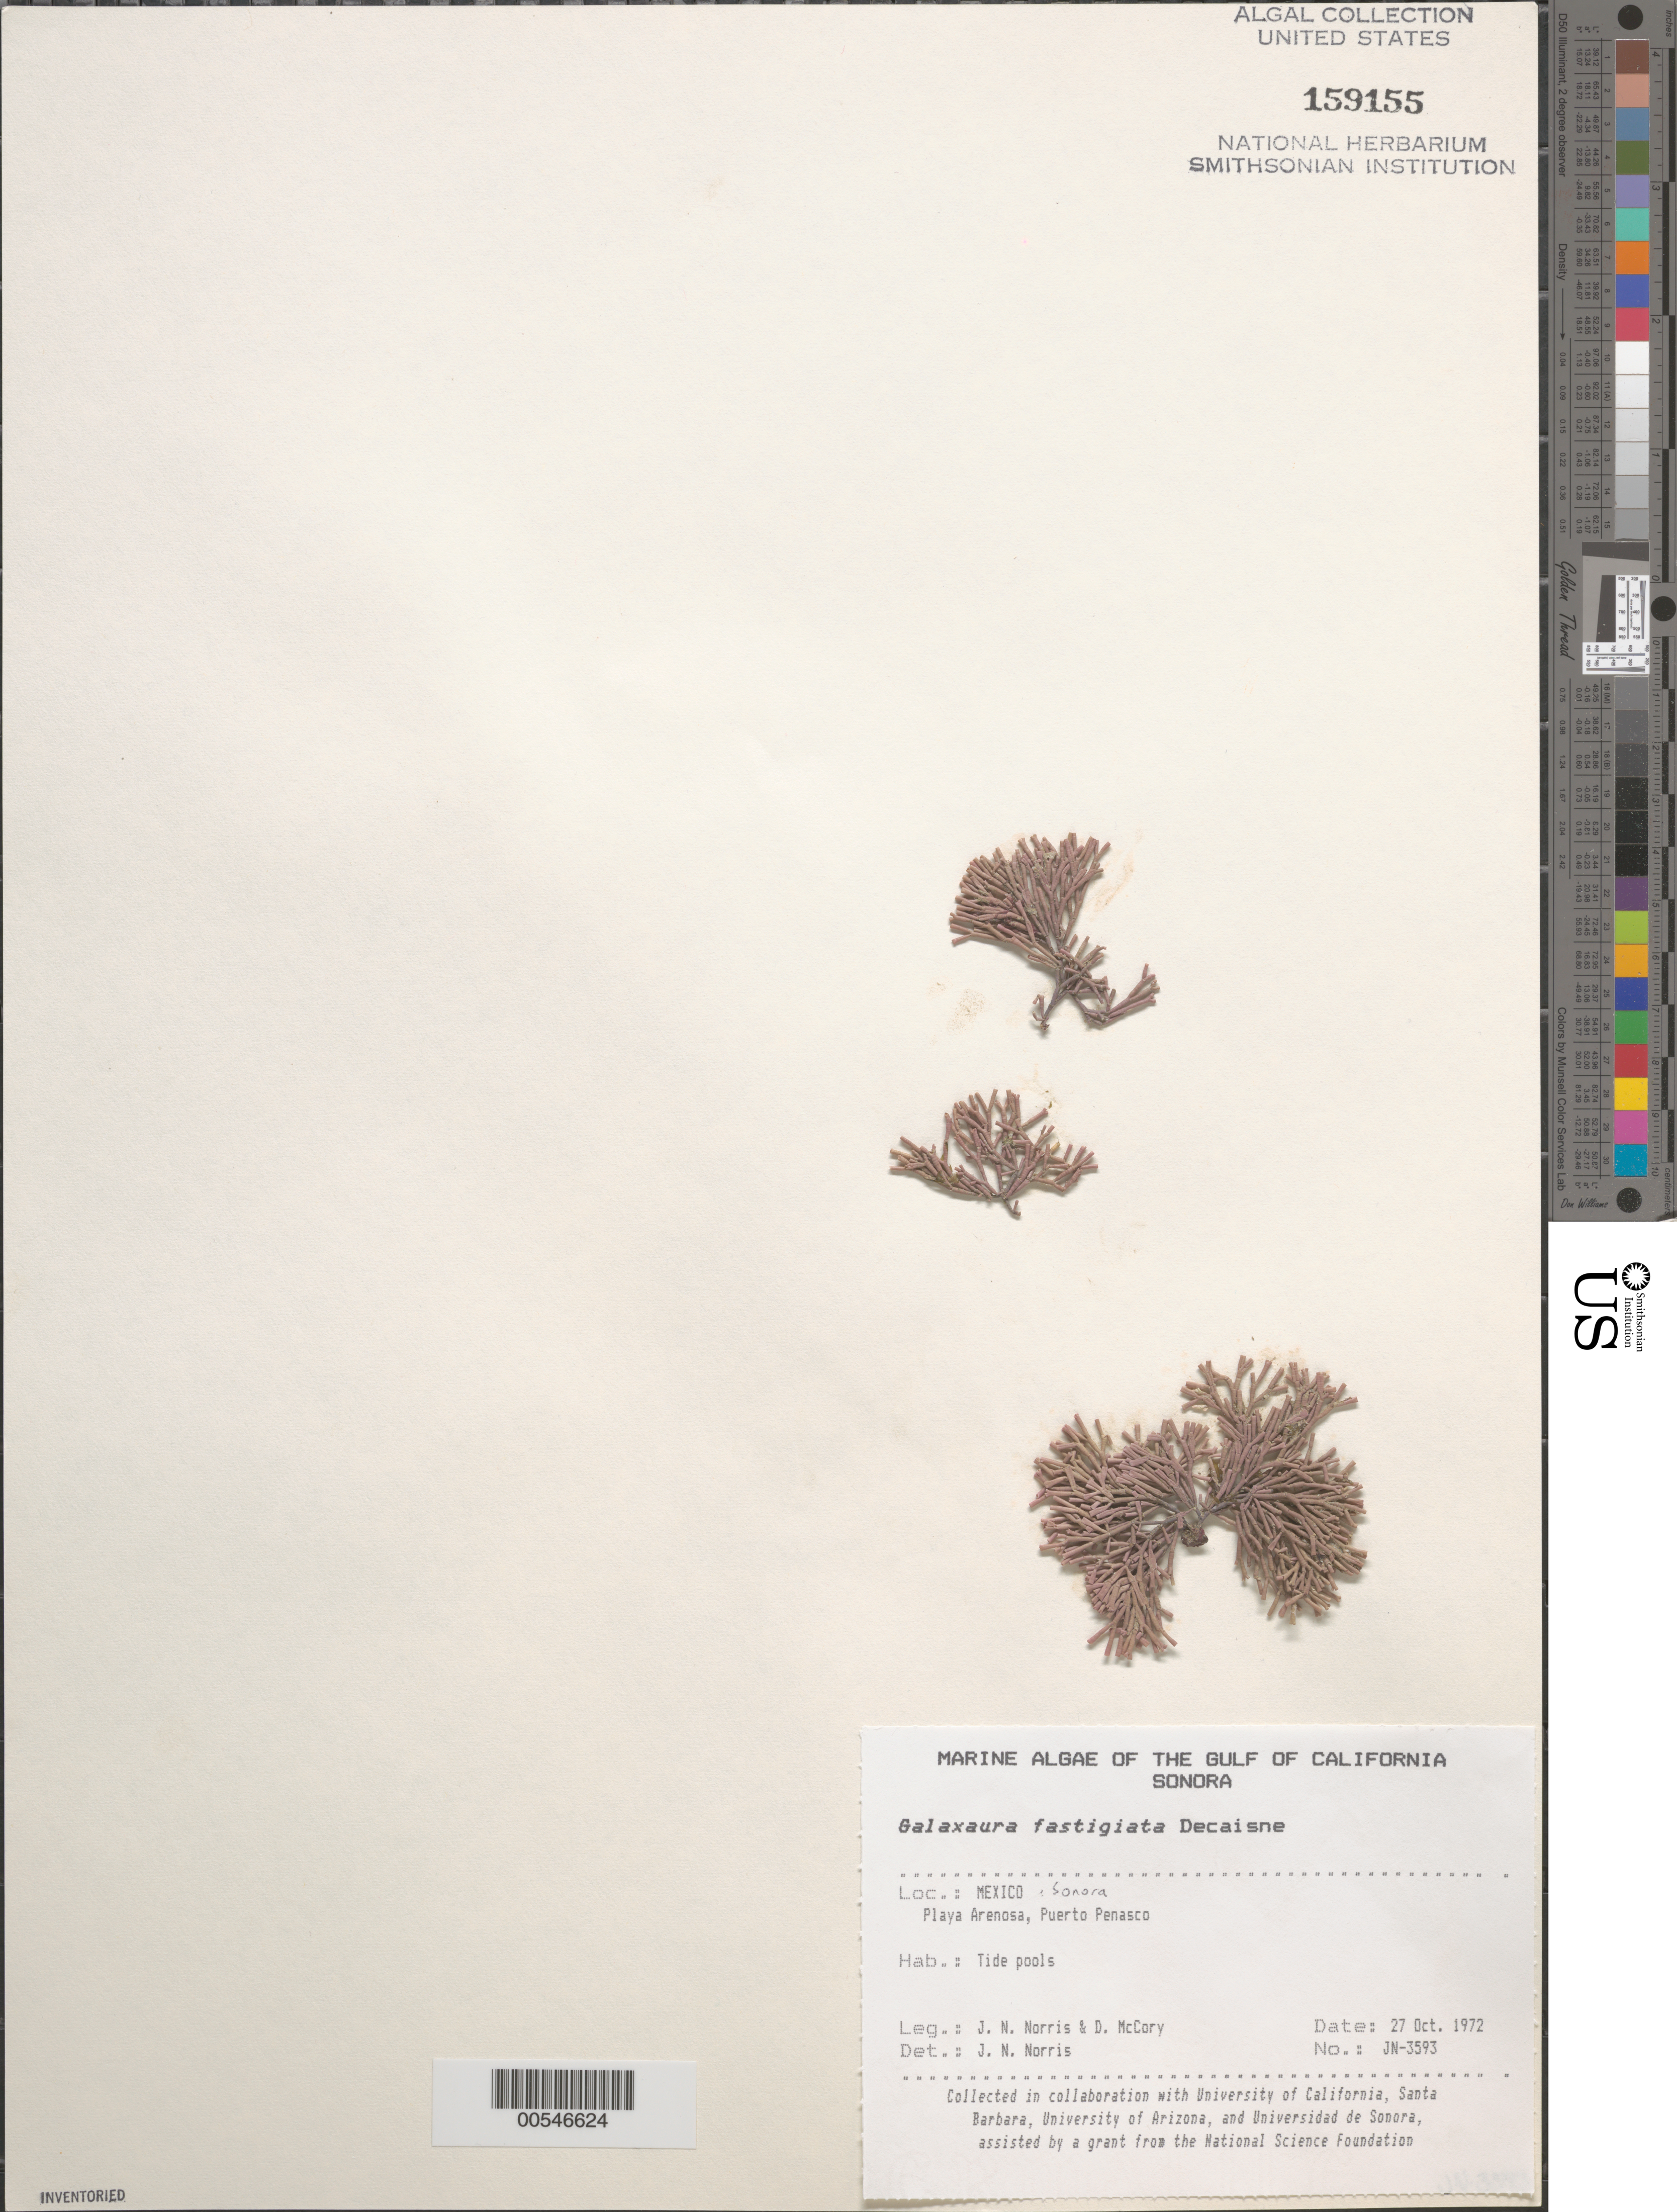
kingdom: Plantae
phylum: Rhodophyta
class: Florideophyceae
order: Nemaliales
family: Galaxauraceae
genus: Tricleocarpa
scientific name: Tricleocarpa fastigiata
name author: (Decne.) Huisman et al.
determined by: Algae name updating Project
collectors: J. N. Norris & D. McCory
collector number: JN-3593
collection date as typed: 27 Oct 1972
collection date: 1972-10-27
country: Mexico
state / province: Sonora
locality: Playa Arenosa, Puerto Penasco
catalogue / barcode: US 159155